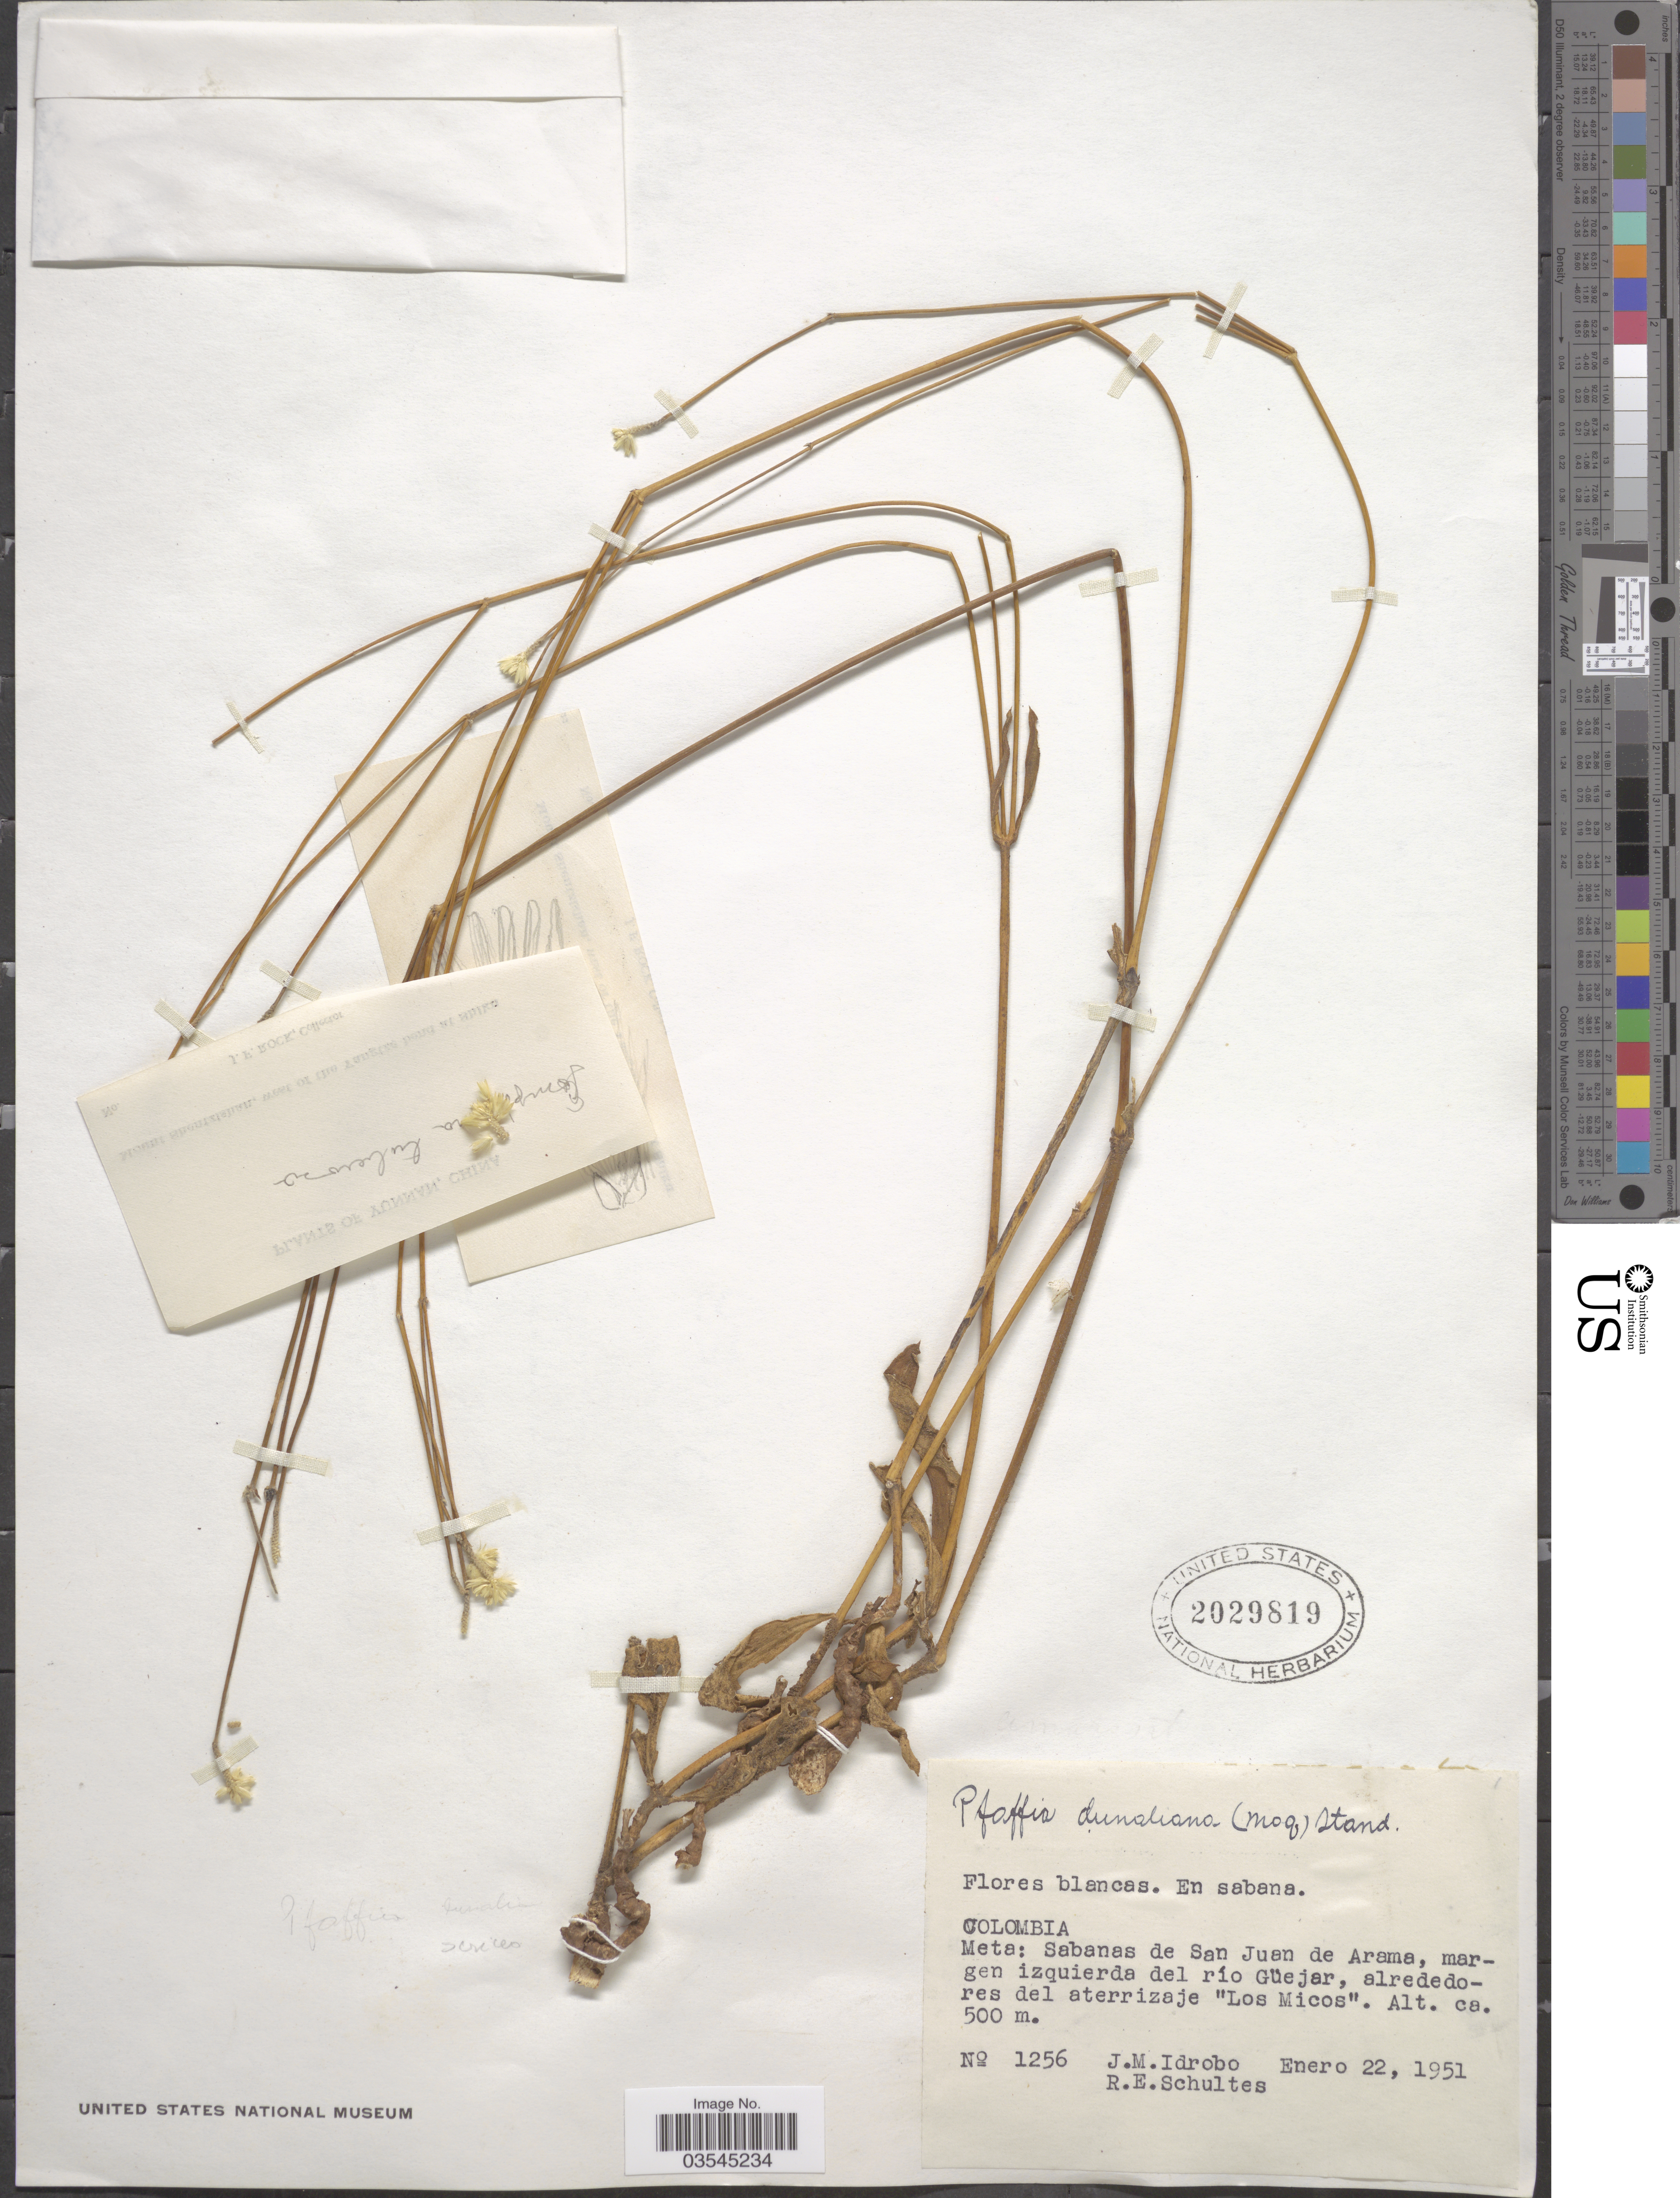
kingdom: Plantae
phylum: Tracheophyta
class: Magnoliopsida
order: Caryophyllales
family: Amaranthaceae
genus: Pfaffia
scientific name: Pfaffia glomerata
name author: (Spreng.) Pedersen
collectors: J. M. Idrobo & R. E. Schultes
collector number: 1256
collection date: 1951-01-22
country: Colombia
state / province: Meta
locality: Sabanas de San Juan de Arama, margen izquierda del río Güejar, alrededores del aterrizaje "Los Micos".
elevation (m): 500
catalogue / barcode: US 2029819